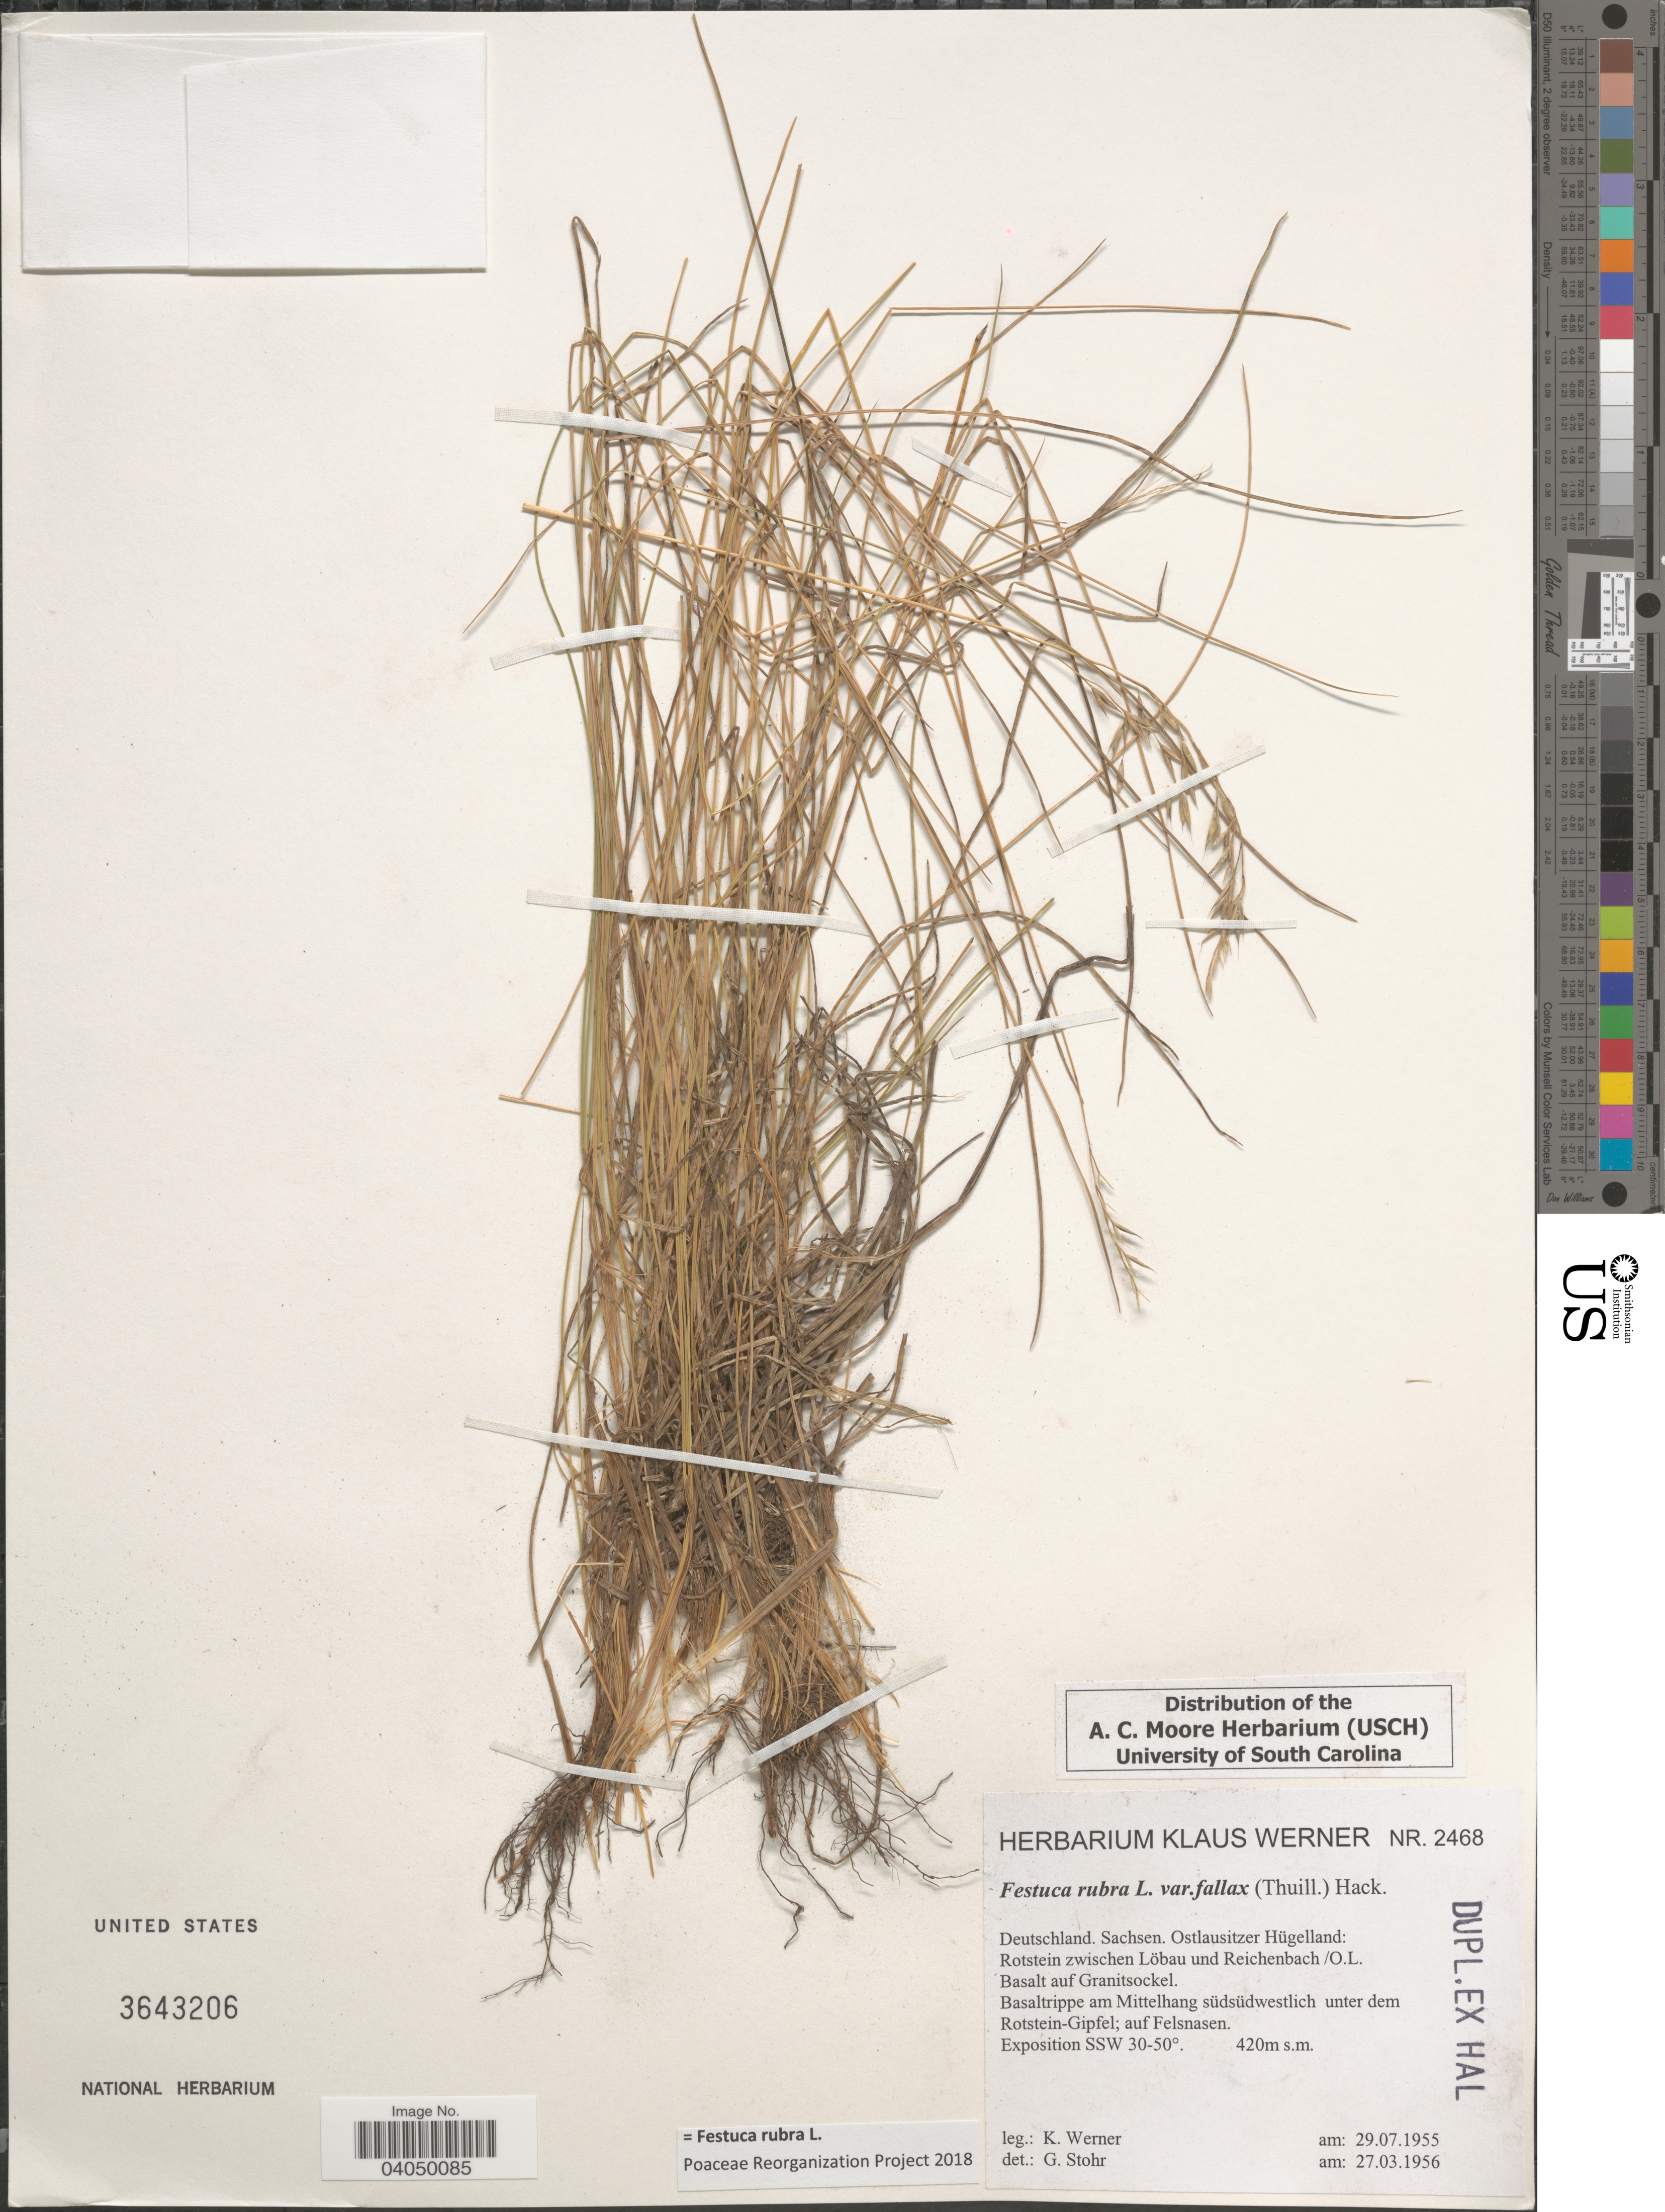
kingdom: Plantae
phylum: Tracheophyta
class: Liliopsida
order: Poales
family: Poaceae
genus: Festuca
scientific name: Festuca rubra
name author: L.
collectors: K. Werner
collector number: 2468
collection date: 1955-07-29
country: Germany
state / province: Sachsen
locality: Deutschland. Sachsen. Ostlausitzer Hügelland: Rotstein zwischen Löbau und Reichenbach /O.L. Basalt auf Granitsockel. Basaltrippe am Mttelhang südsüdwestlich unter dem Rotstein-Gipfel; auf Felsnasen. Exposition SSW 30-50º.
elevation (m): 420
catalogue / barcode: US 3643206